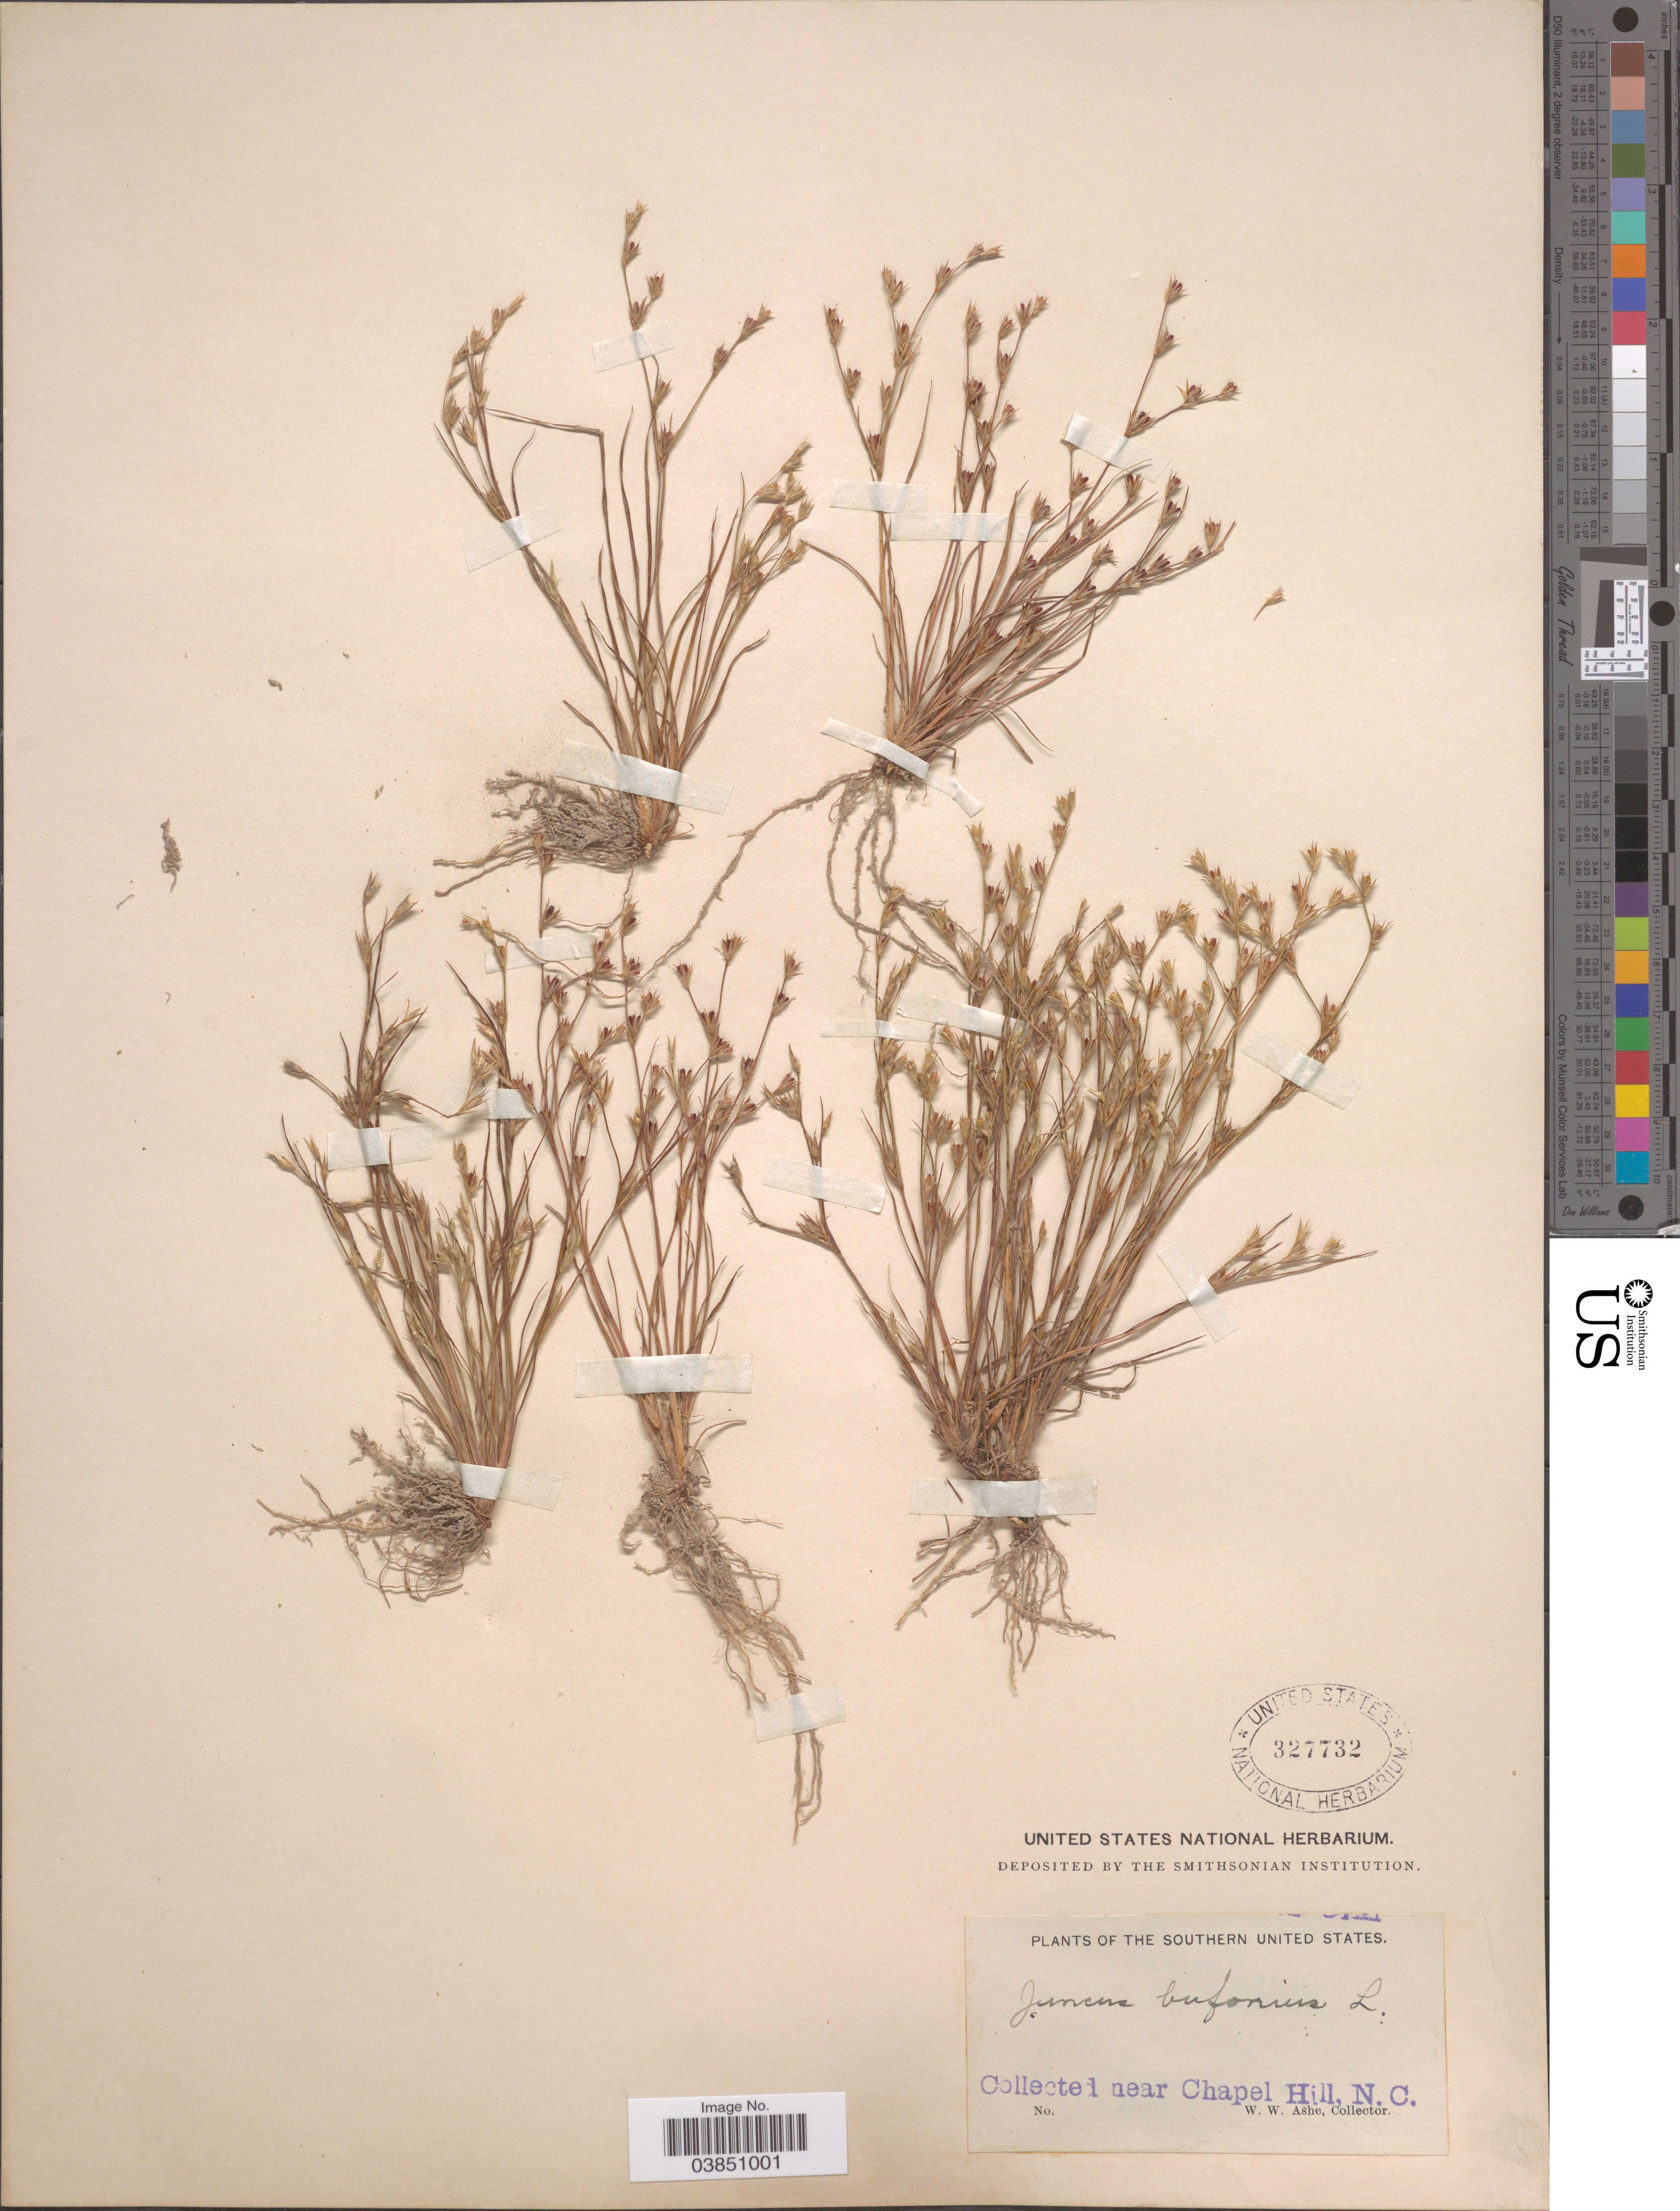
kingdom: Plantae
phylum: Tracheophyta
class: Liliopsida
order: Poales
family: Juncaceae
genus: Juncus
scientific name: Juncus bufonius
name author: L.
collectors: W. W. Ashe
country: United States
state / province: North Carolina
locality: The Southern United States. Near Chapel Hill.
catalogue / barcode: US 327732